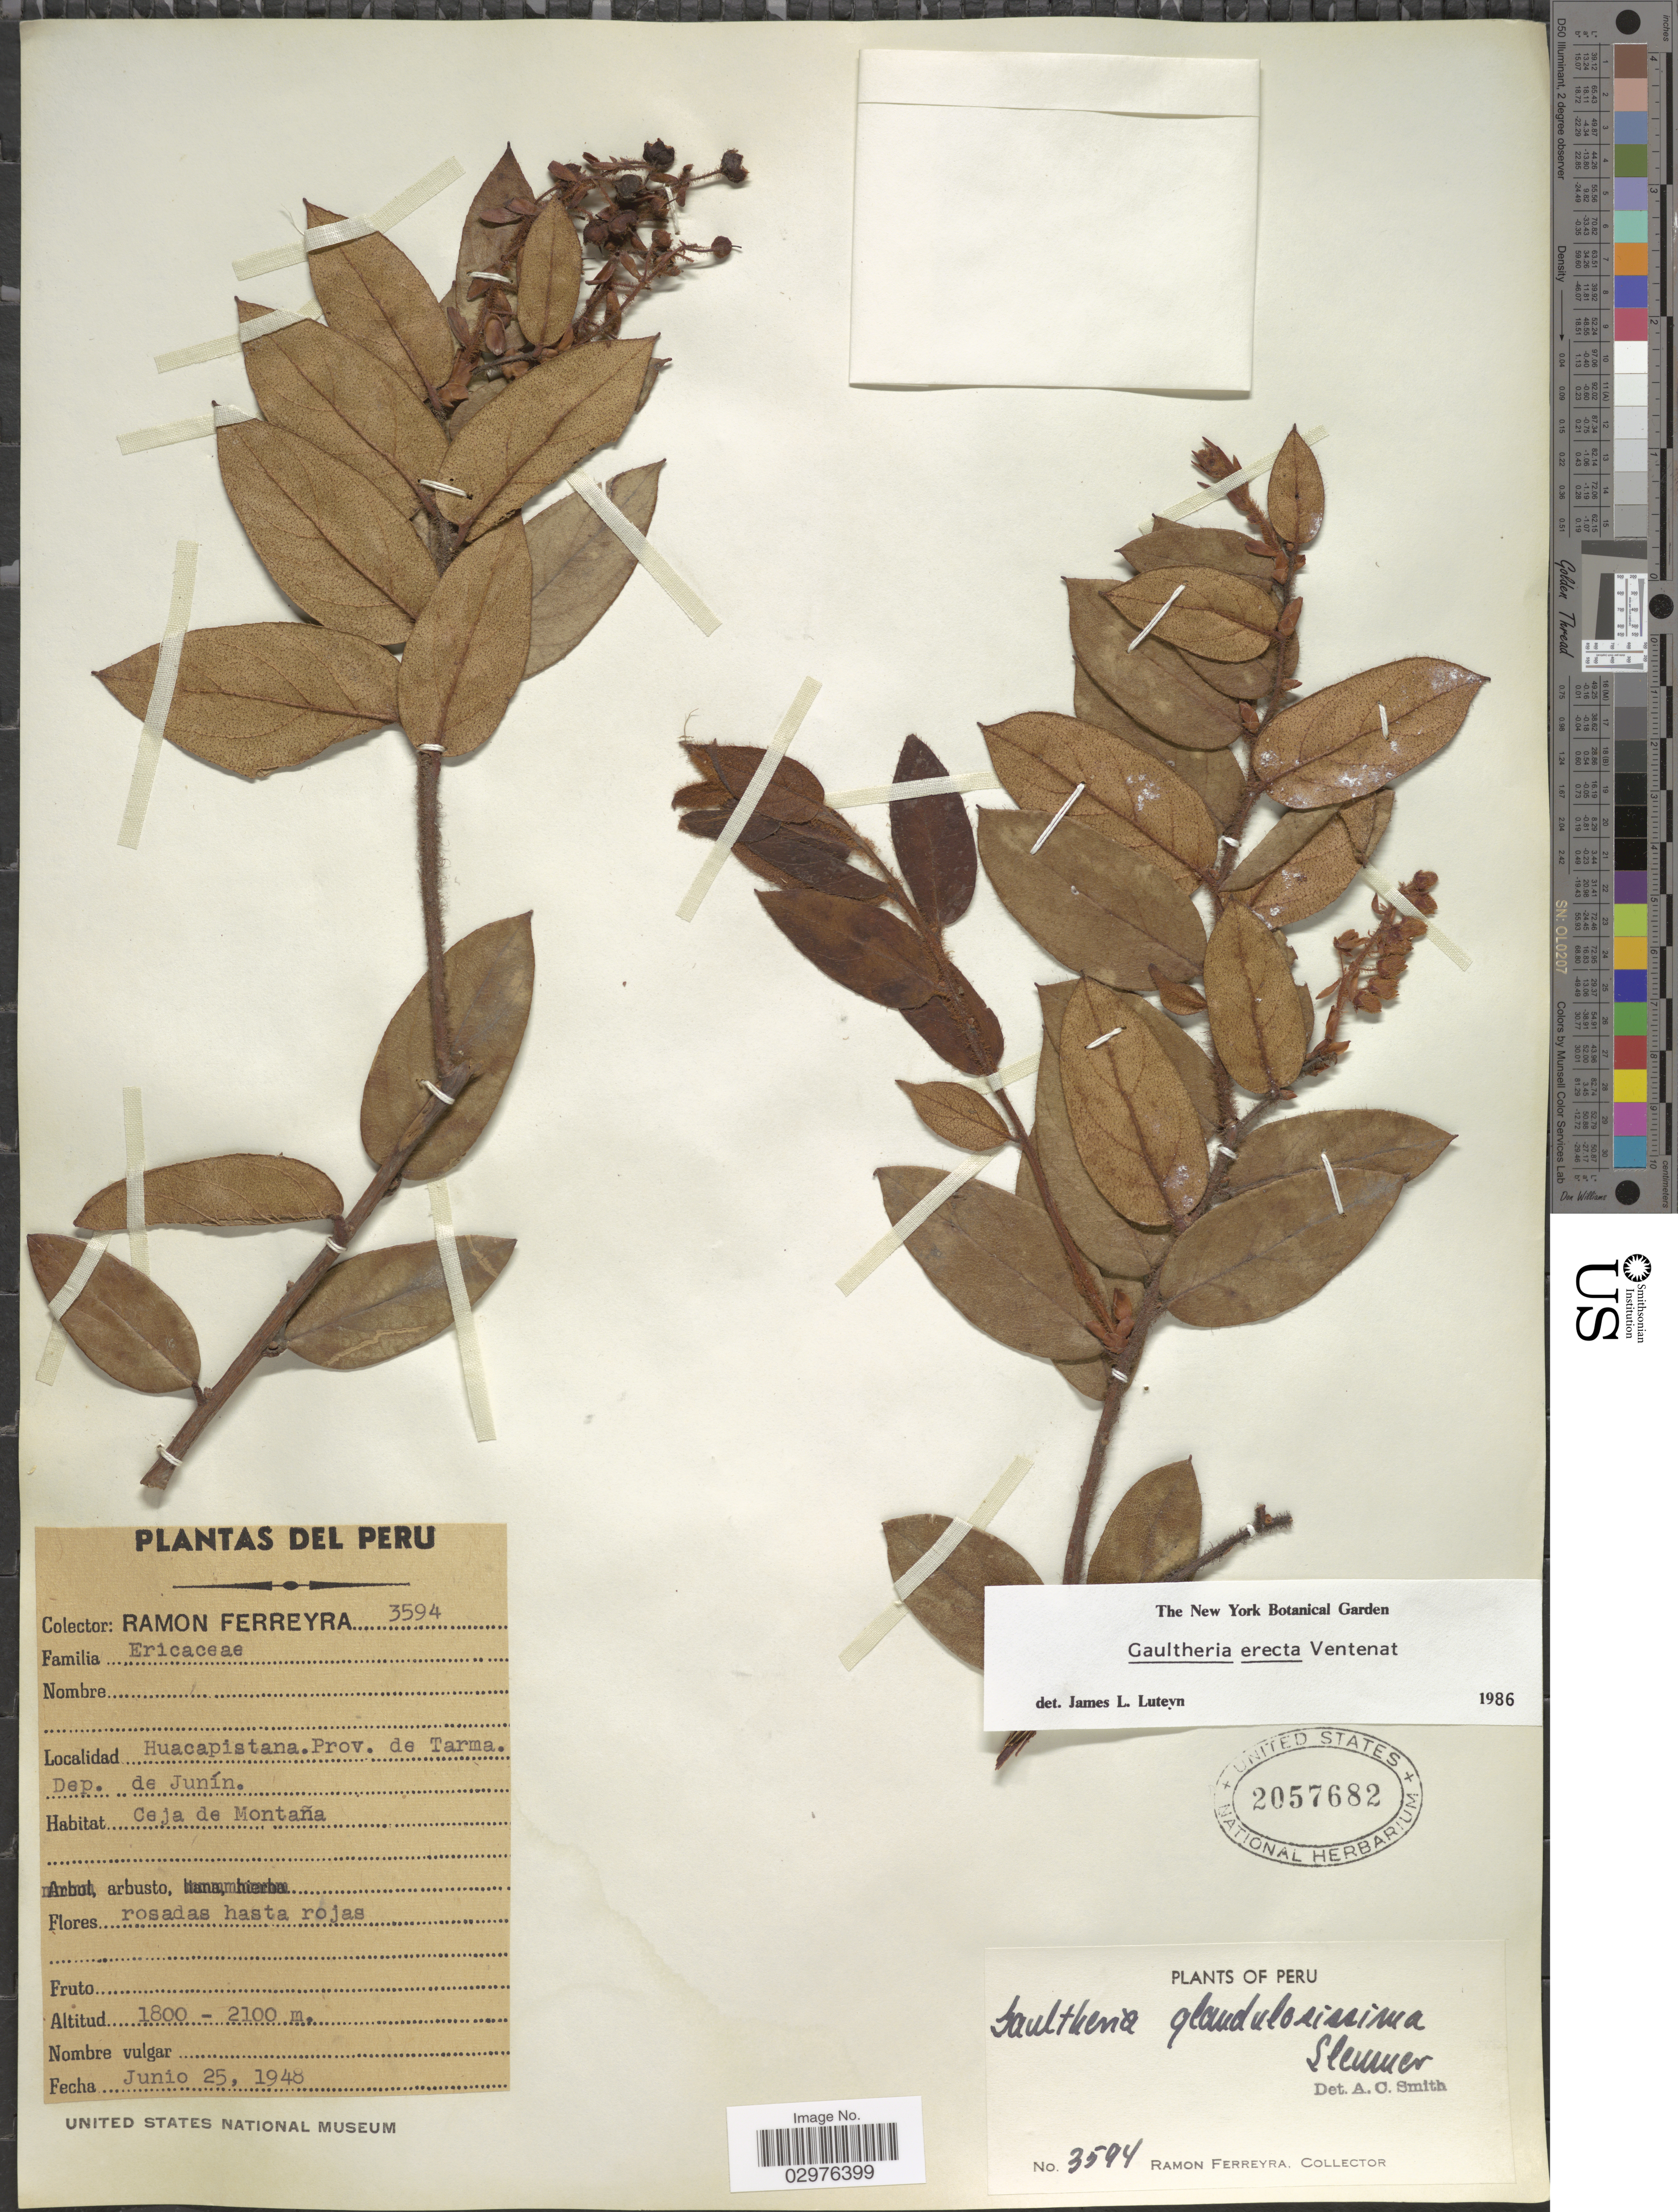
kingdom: Plantae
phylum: Tracheophyta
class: Magnoliopsida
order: Ericales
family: Ericaceae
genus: Gaultheria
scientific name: Gaultheria erecta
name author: Vent.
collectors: R. A. Ferreyra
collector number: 3594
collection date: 1948-06-25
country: Peru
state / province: Junín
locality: Huacapistana. Prov. de Tarma. Dep. de Junín. Ceja de Montaña.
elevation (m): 1800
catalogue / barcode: US 2057682